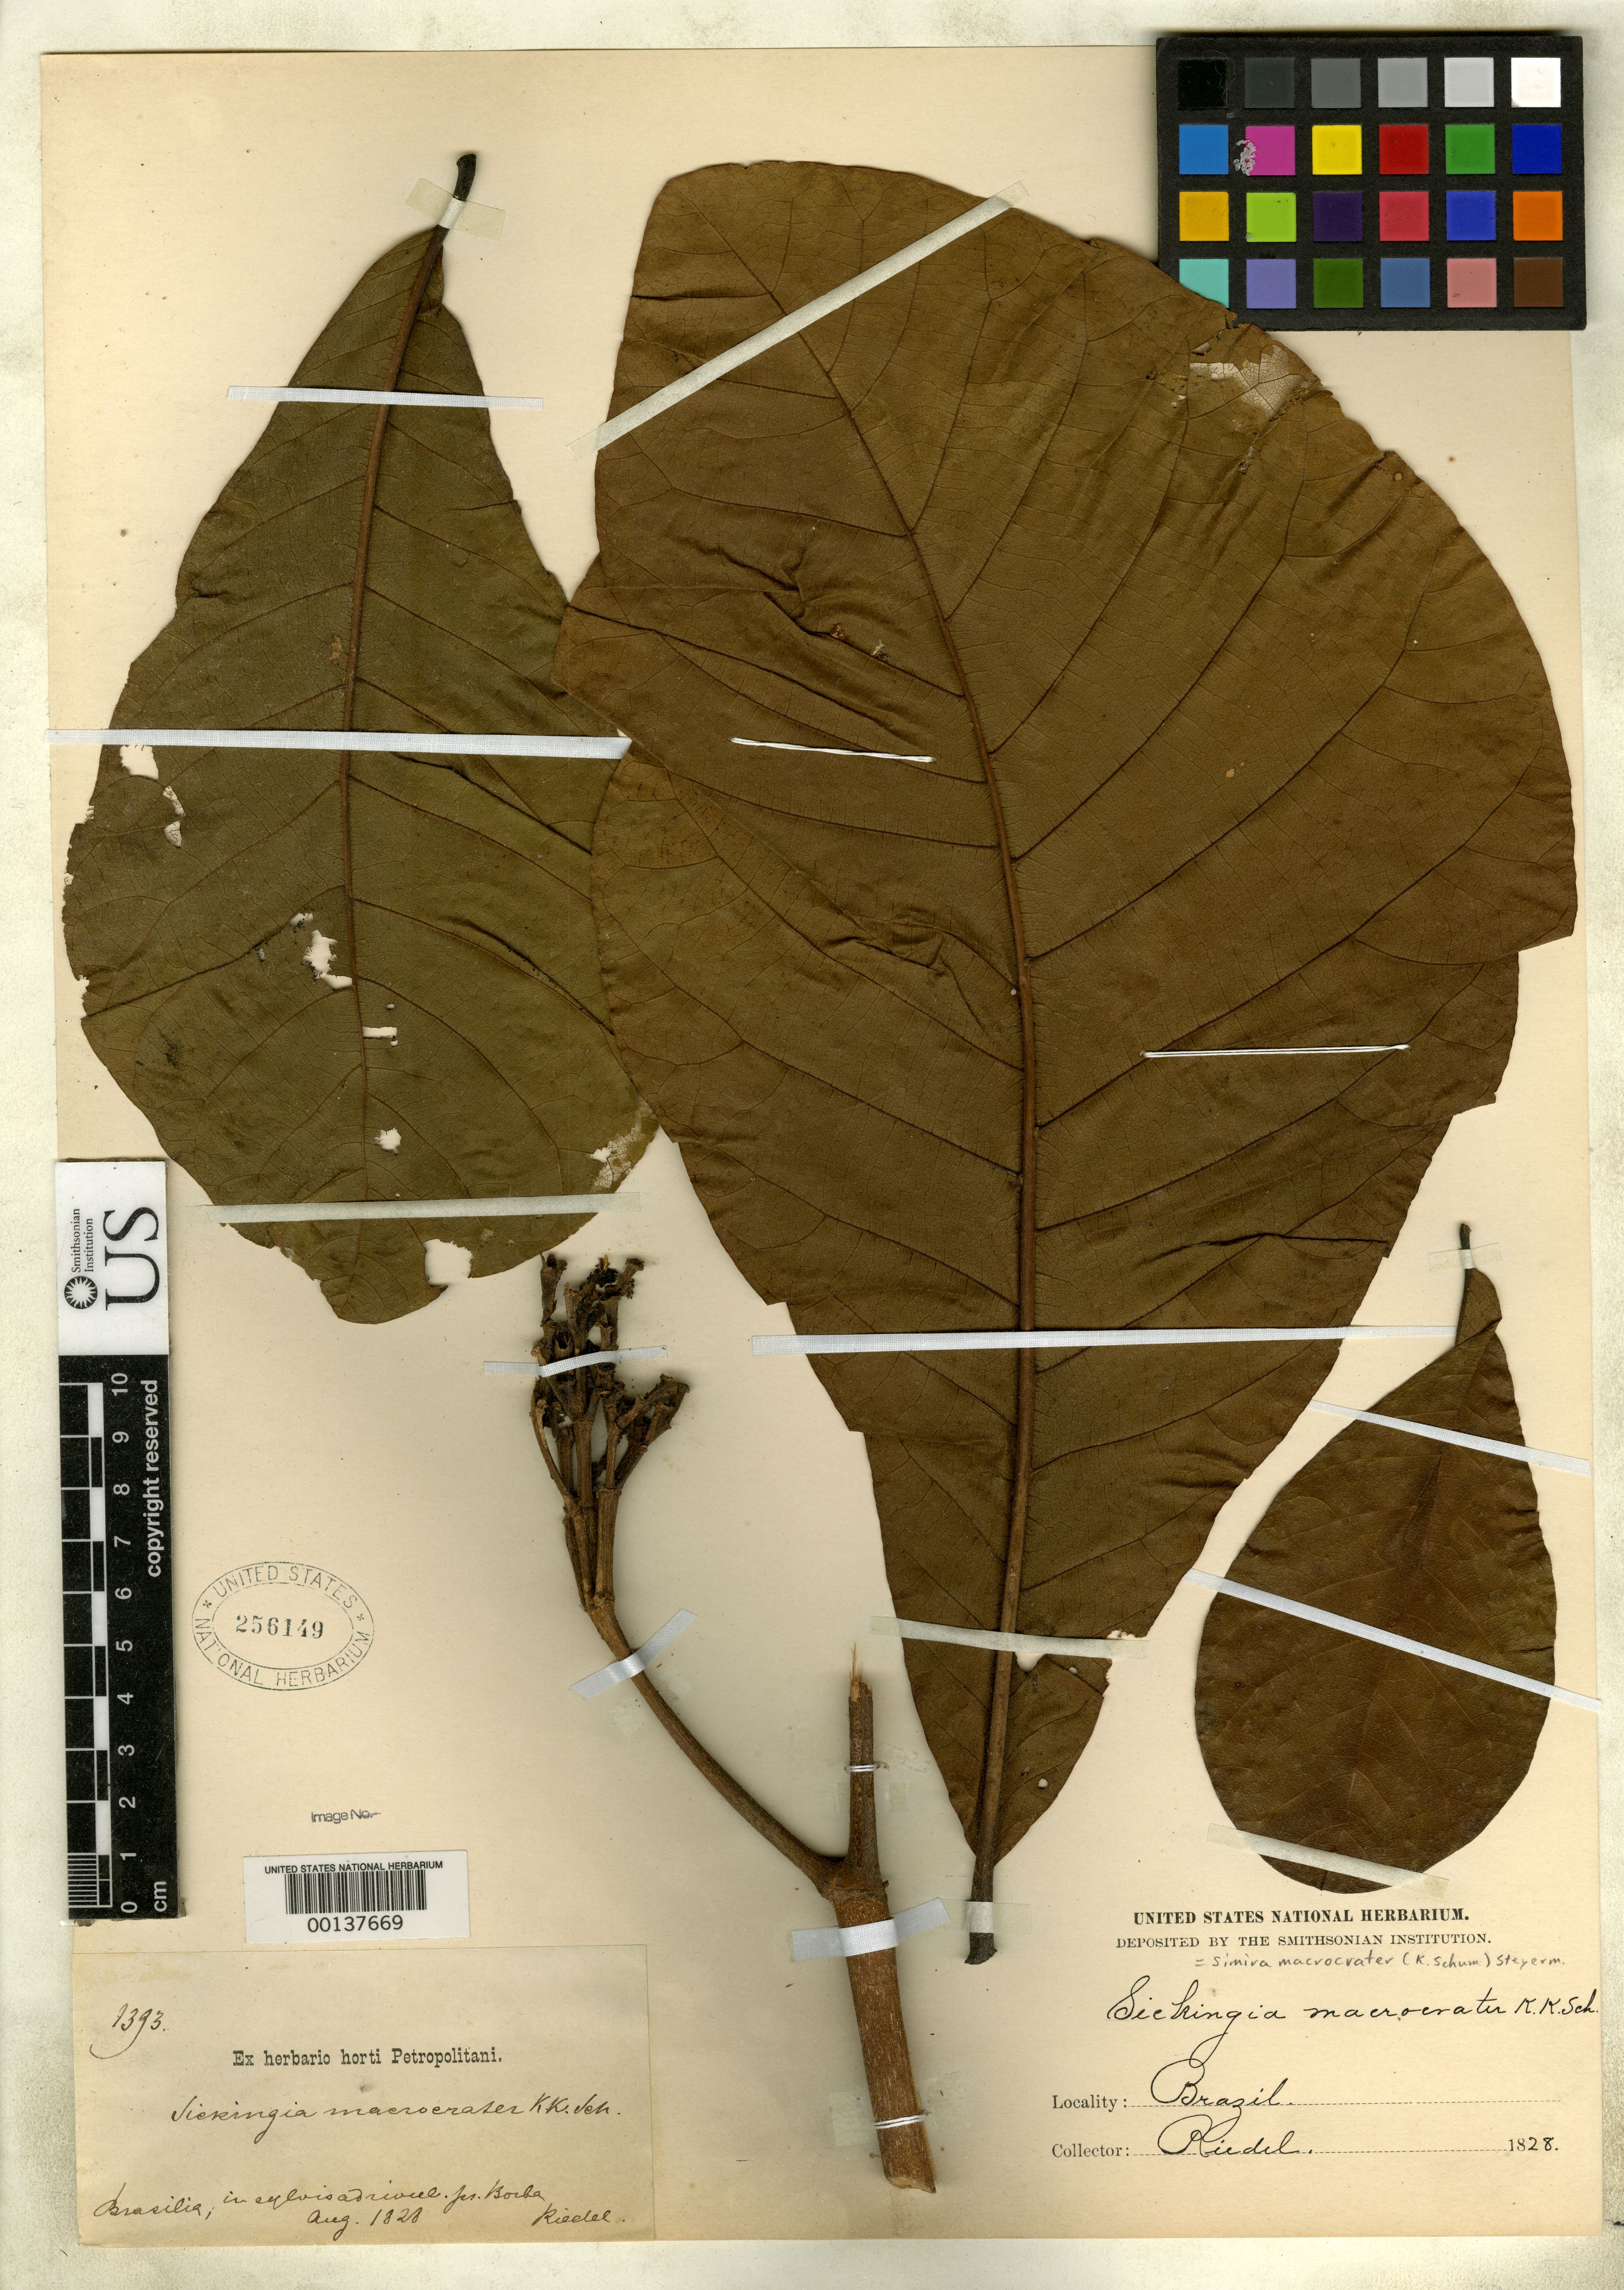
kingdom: Plantae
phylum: Tracheophyta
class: Magnoliopsida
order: Gentianales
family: Rubiaceae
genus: Sickingia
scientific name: Sickingia macrocrater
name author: K. Schum.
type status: Type Collection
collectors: L. Riedel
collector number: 1393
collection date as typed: Apr 1828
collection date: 1828-04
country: Brazil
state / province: Amazonas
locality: Near Borba.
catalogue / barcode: US 256149